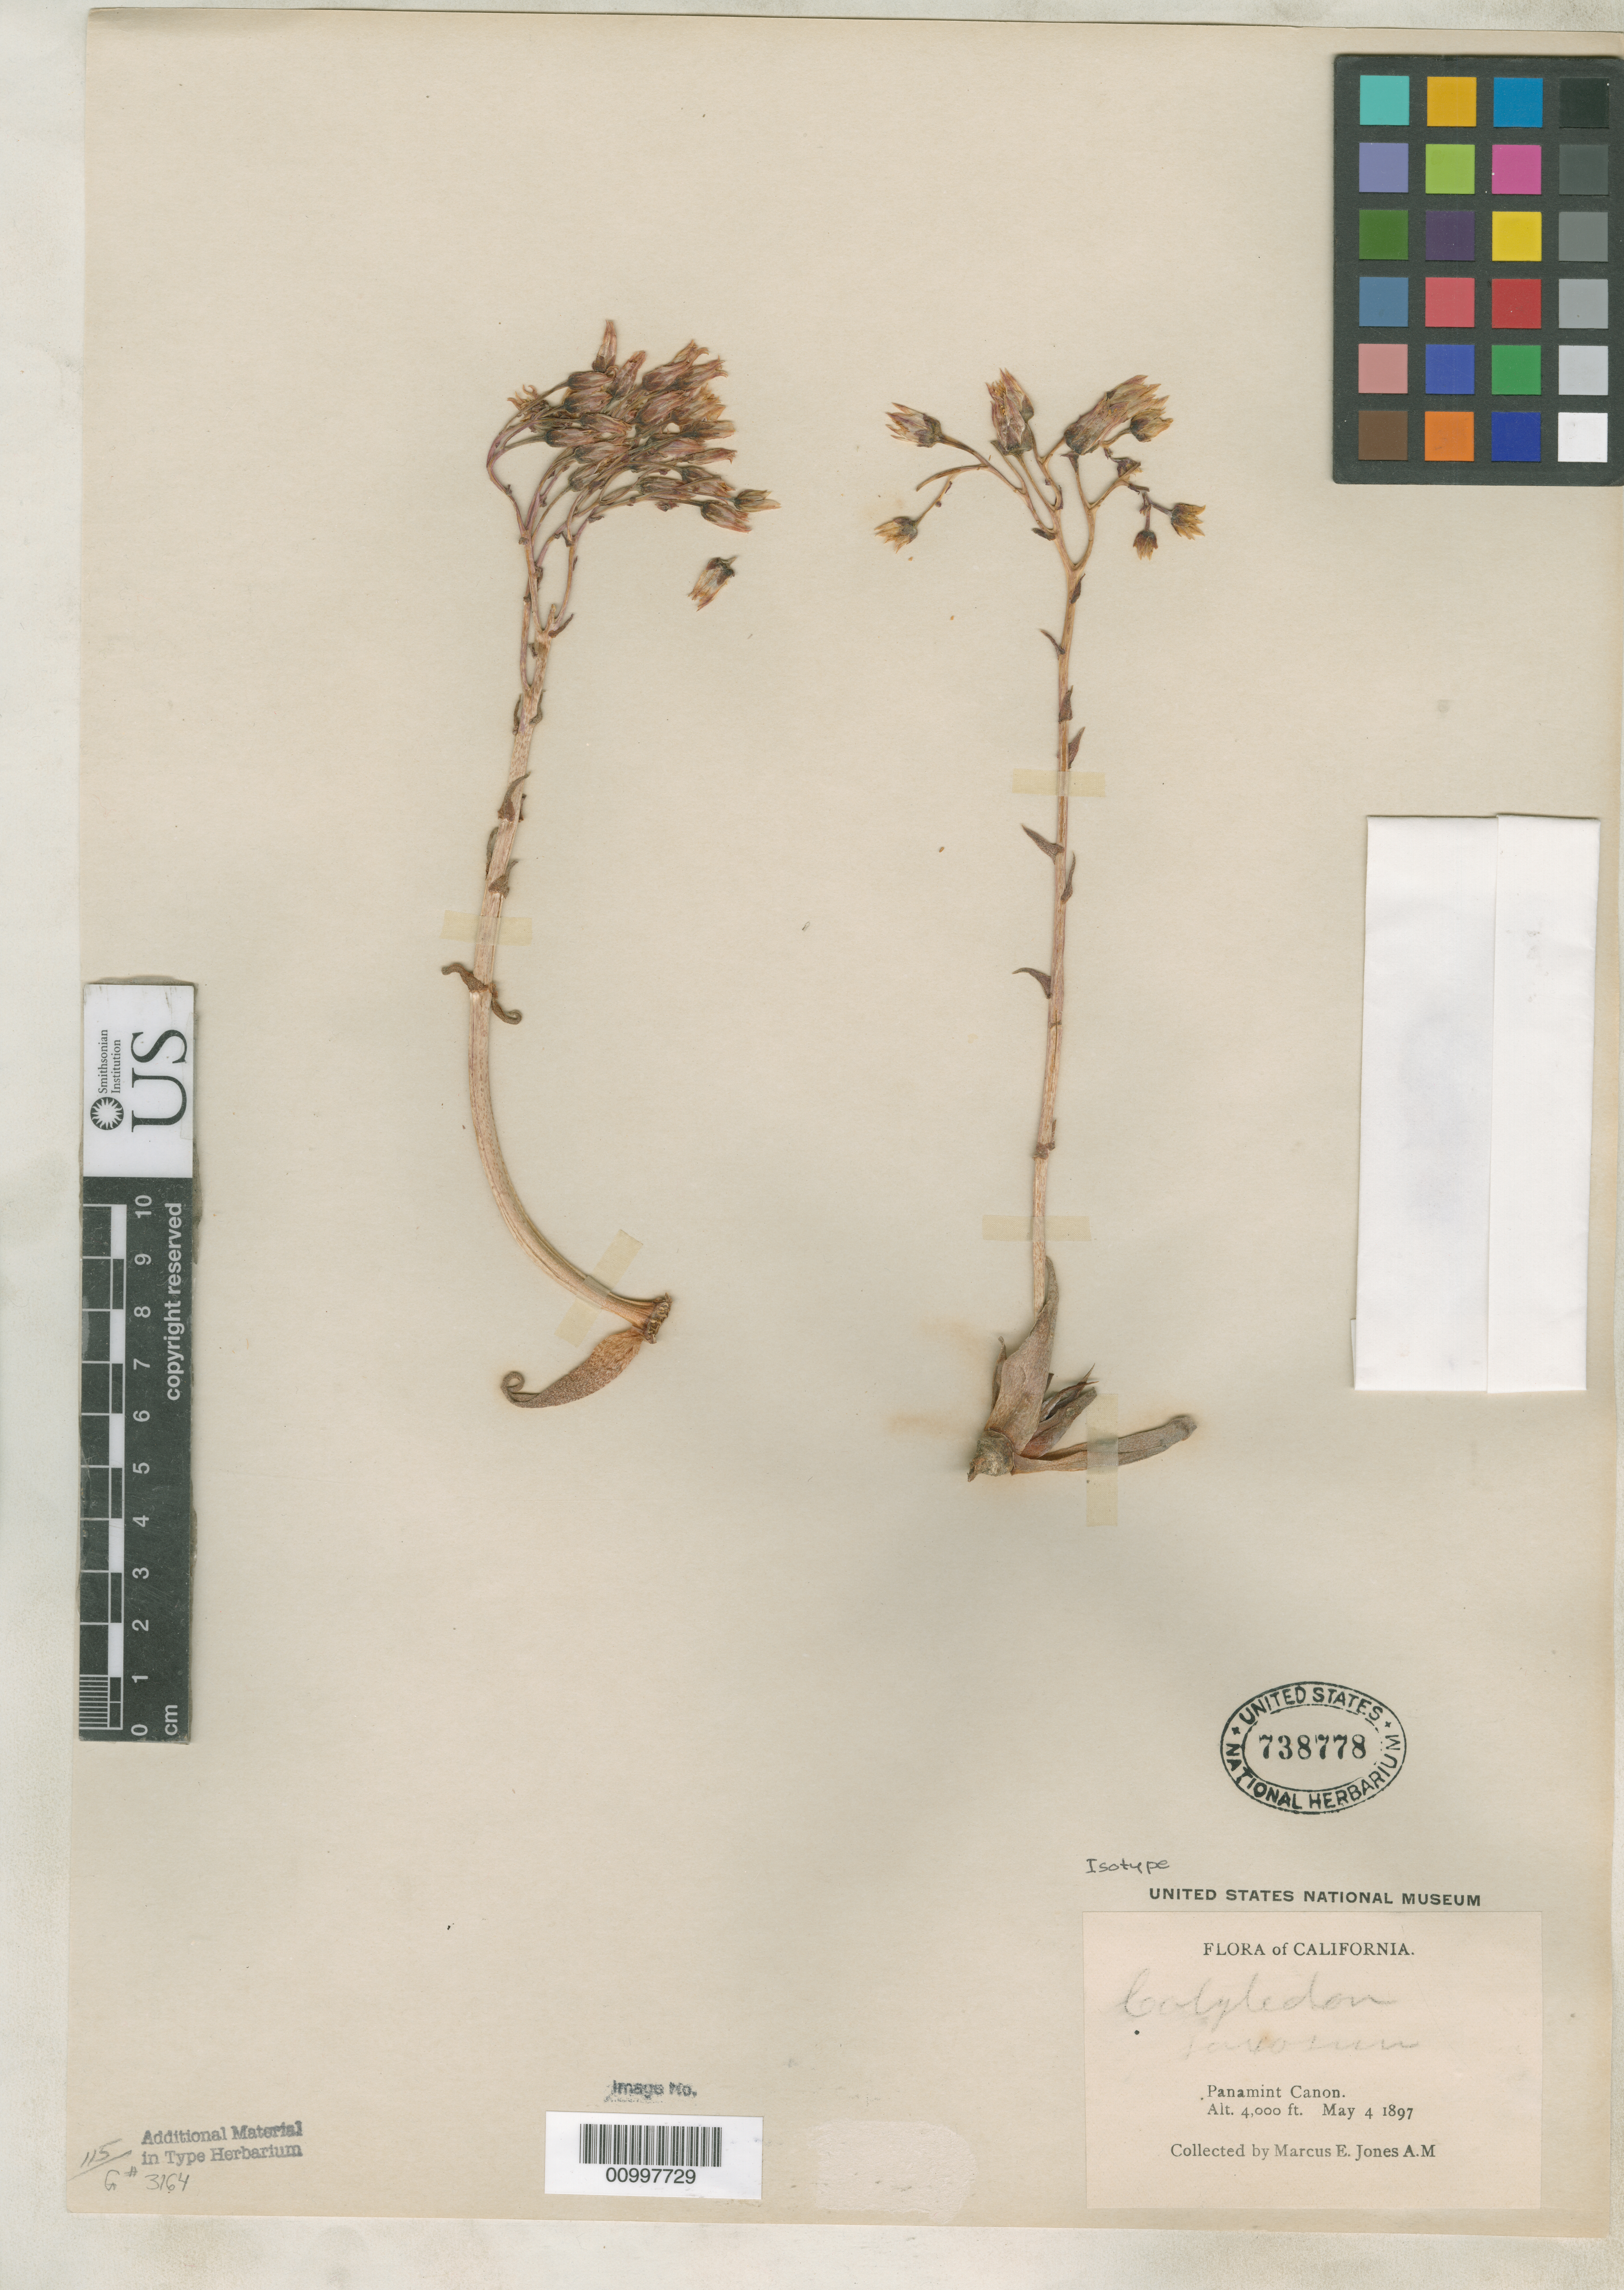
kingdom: Plantae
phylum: Tracheophyta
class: Magnoliopsida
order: Saxifragales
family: Crassulaceae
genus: Cotyledon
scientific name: Cotyledon saxosa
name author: M.E. Jones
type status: Isotype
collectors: M. E. Jones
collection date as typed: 04 May 1897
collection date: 1897-05-04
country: United States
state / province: California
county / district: Inyo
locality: Panamint Canon.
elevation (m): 1219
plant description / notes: Epithet published as "saxosum".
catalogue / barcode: US 738778